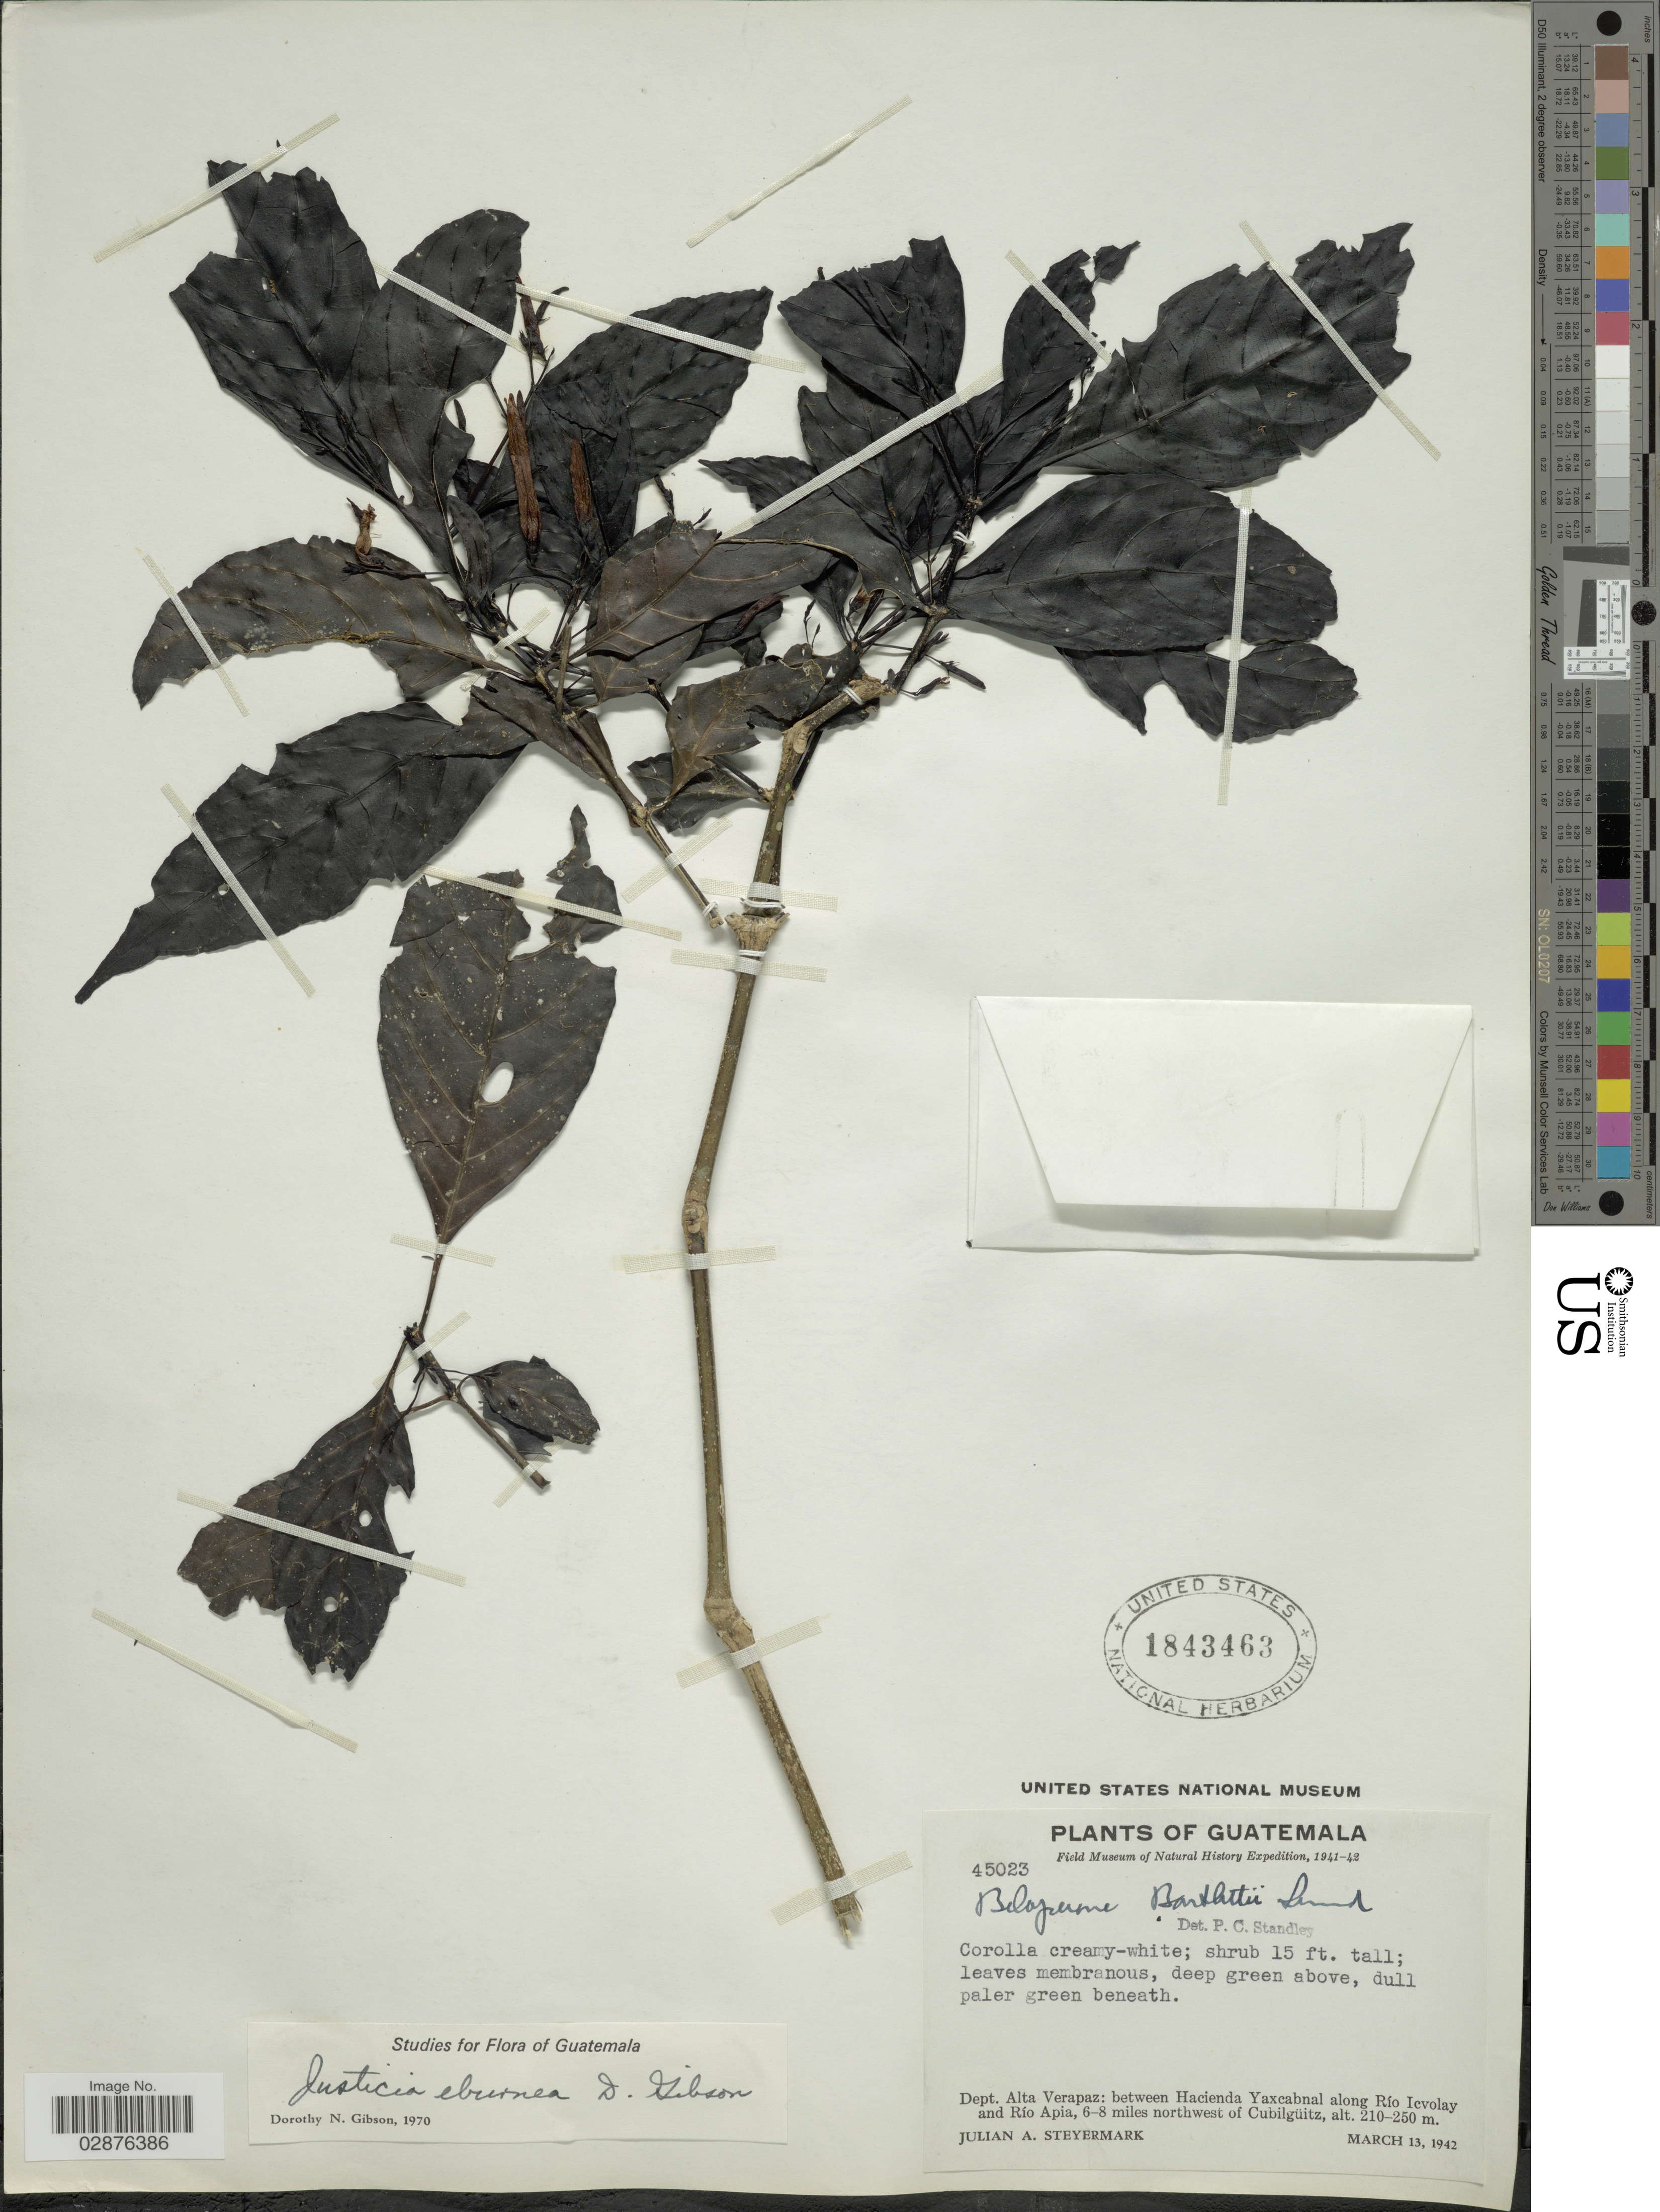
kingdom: Plantae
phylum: Tracheophyta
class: Magnoliopsida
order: Lamiales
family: Acanthaceae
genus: Justicia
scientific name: Justicia eburnea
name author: D.N. Gibson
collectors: J. Steyermark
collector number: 45023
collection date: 1942-03-13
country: Guatemala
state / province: Alta Verapaz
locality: Dept. Alta Verapaz: between Hacienda Yaxcabnal along Río Icvolay and Río Apia, 6-8 miles northwest of Cubilgüitz.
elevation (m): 210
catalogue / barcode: US 1843463